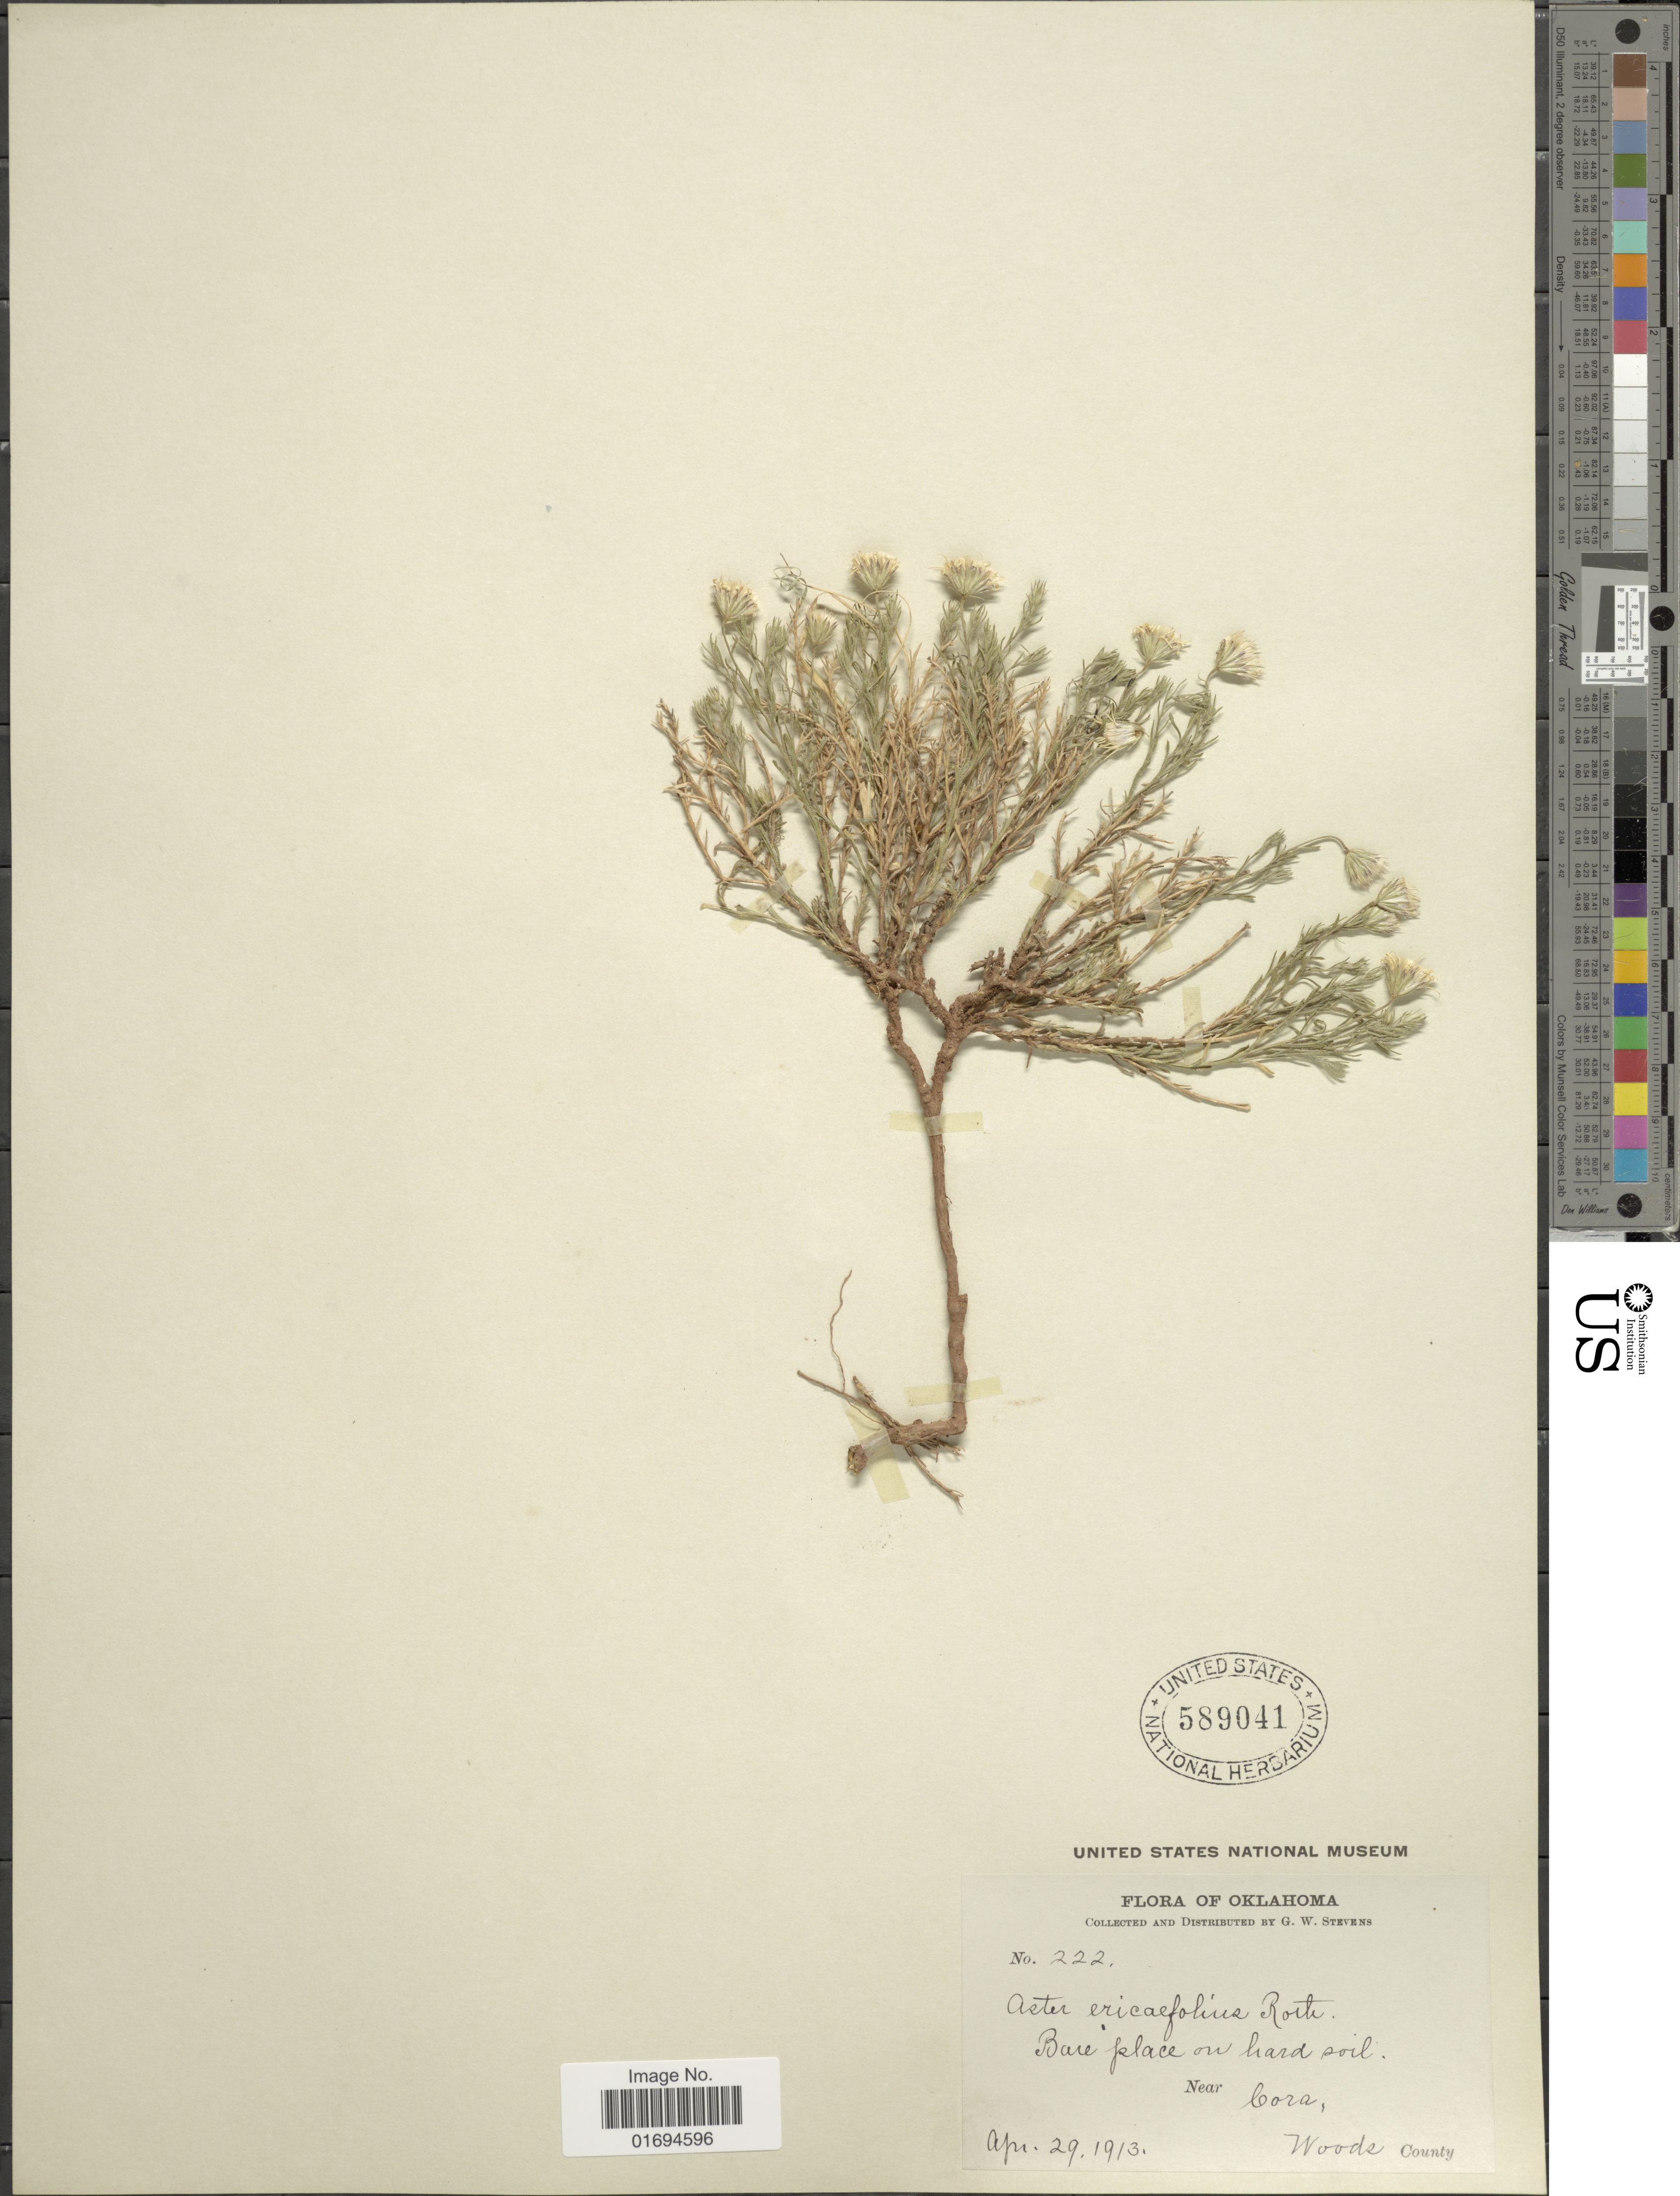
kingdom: Plantae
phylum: Tracheophyta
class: Magnoliopsida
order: Asterales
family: Asteraceae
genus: Chaetopappa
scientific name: Chaetopappa ericoides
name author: (Torr.) G.L. Nesom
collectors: G. W. Stevens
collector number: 222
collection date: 1913-04-29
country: United States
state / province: Oklahoma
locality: Bare place on hard soil, near Bora, woods county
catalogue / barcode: US 589041